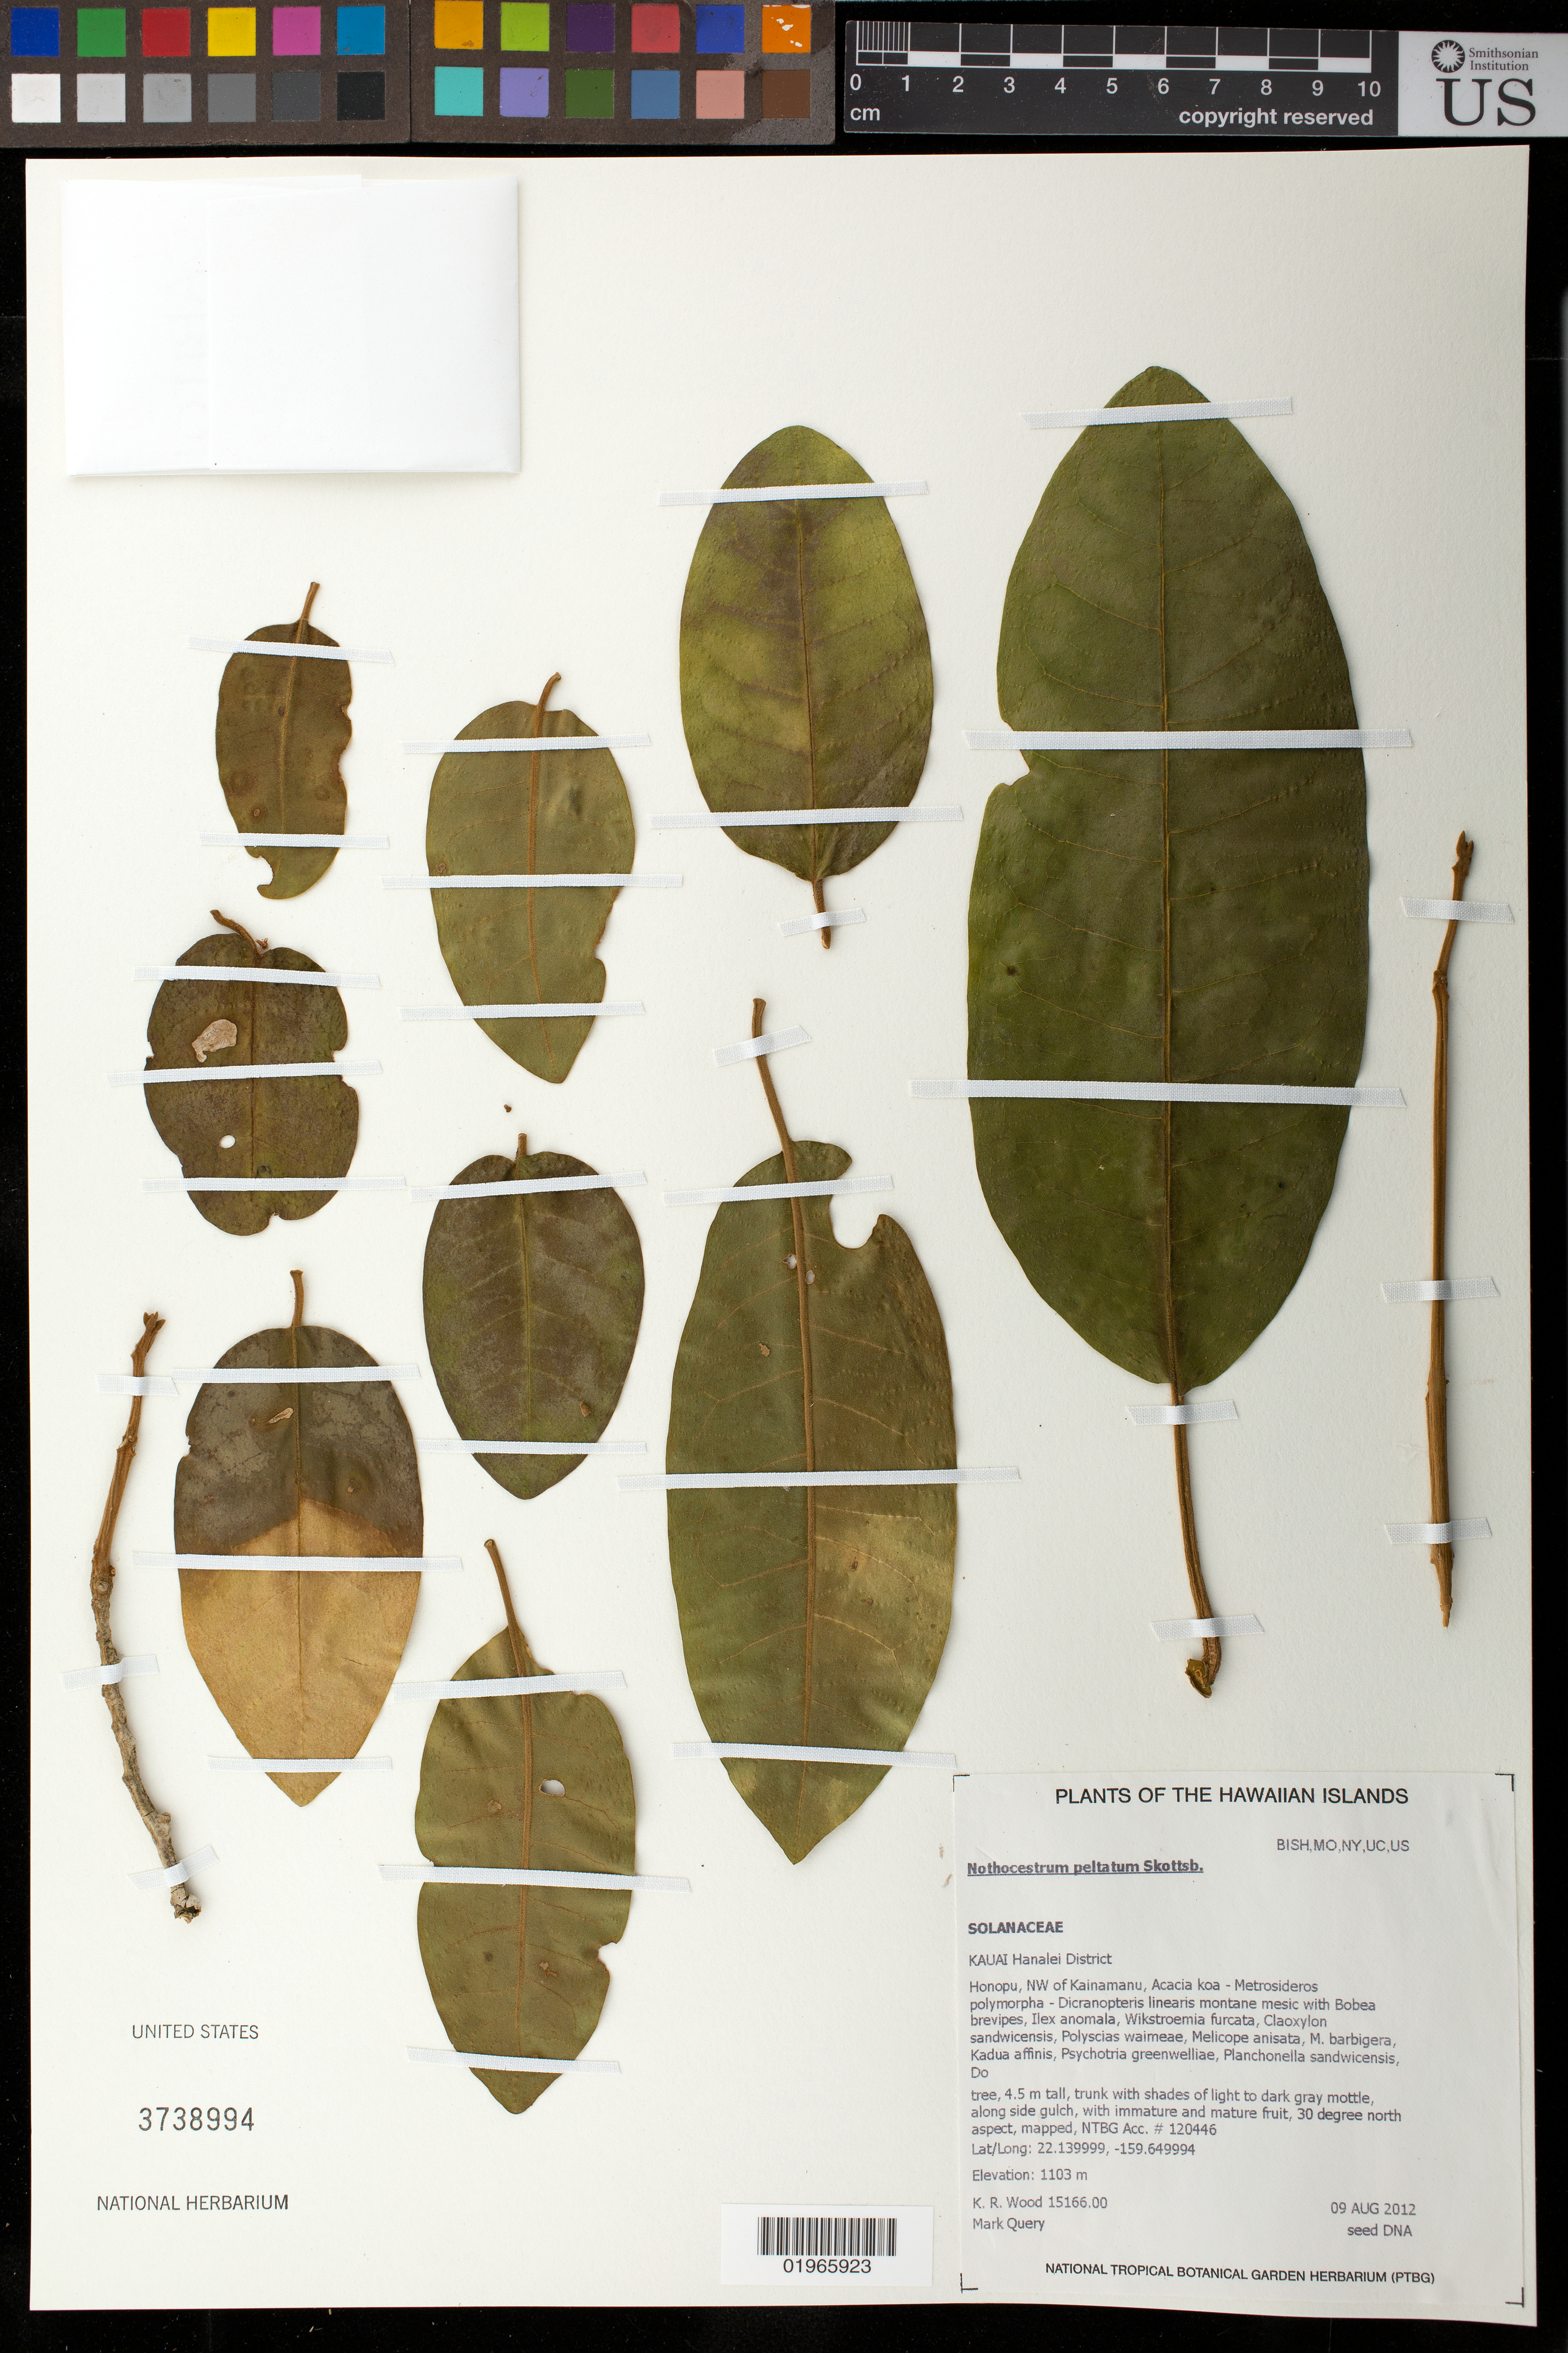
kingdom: Plantae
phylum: Tracheophyta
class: Magnoliopsida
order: Solanales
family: Solanaceae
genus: Nothocestrum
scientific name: Nothocestrum peltatum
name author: Skottsb.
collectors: K. R. Wood & M. Query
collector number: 15166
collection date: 2012-08-09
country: United States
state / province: Hawaii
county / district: Kauai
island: Kaua'i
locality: Hanalei District, Honopu, NW of Kainamanu.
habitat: Montane mesic forest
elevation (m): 1103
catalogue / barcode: US 3738994